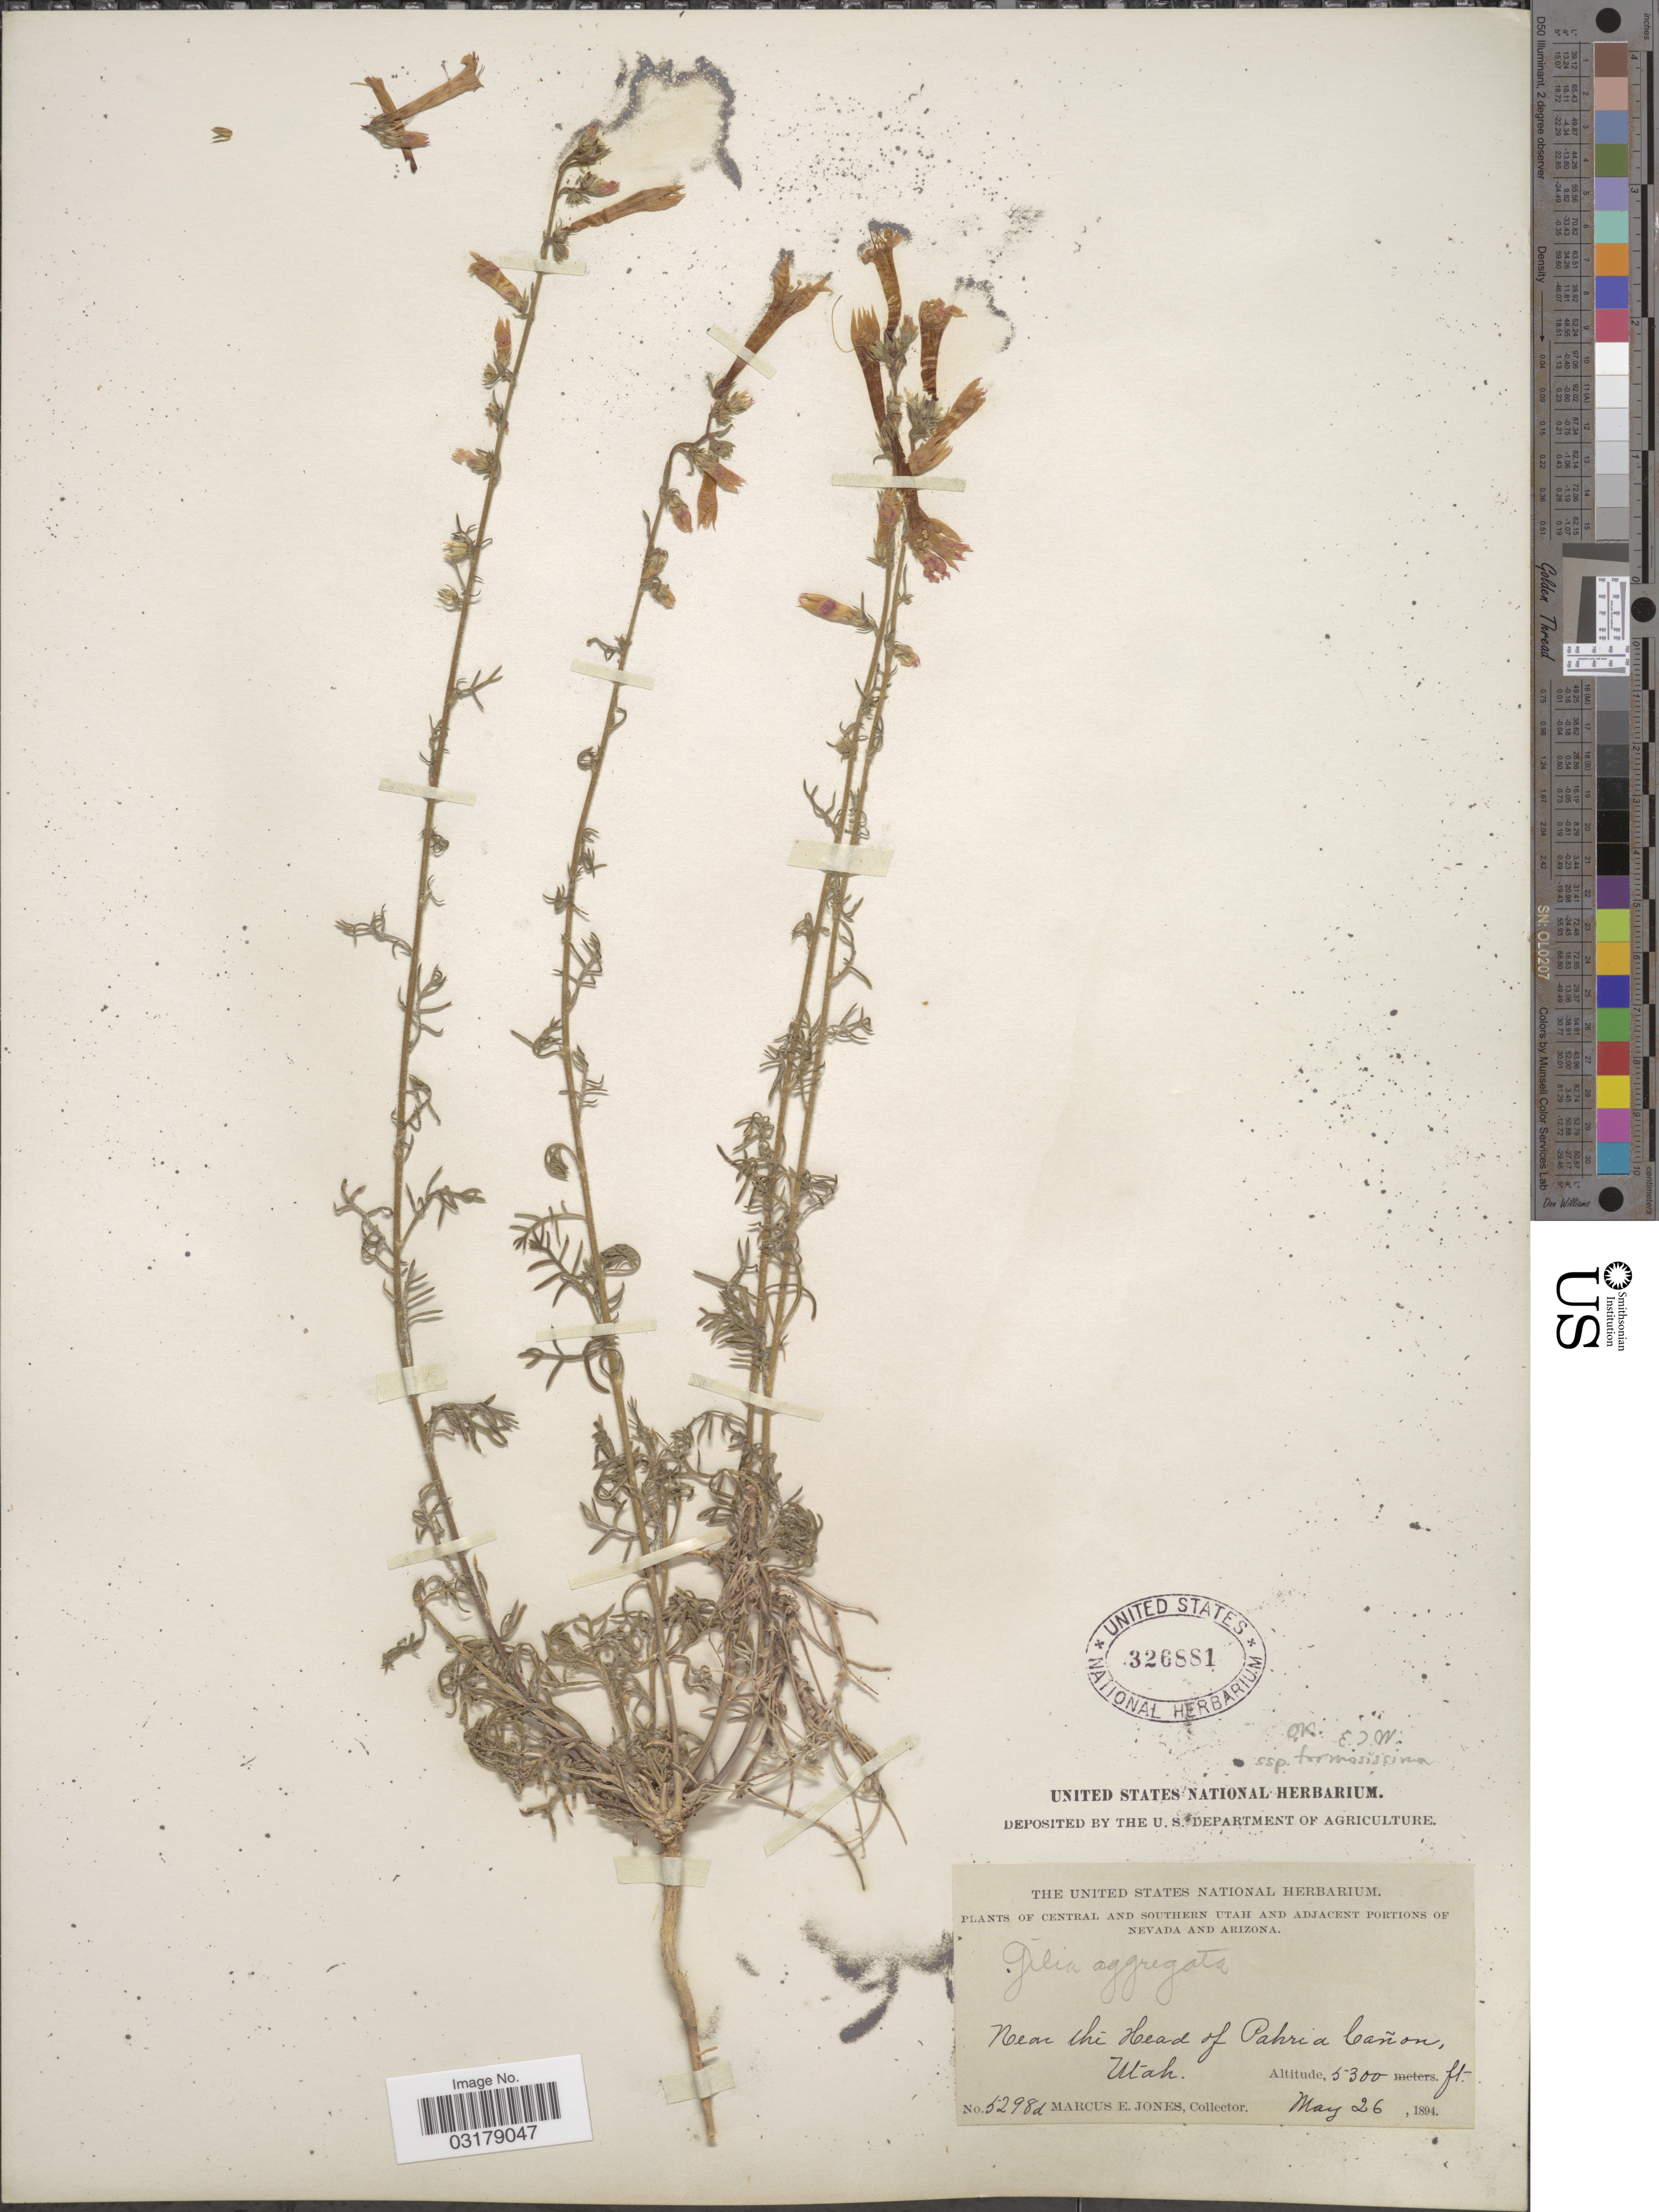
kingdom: Plantae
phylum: Tracheophyta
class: Magnoliopsida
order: Ericales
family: Polemoniaceae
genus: Ipomopsis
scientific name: Ipomopsis aggregata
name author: (Pursh) V.E. Grant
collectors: M. E. Jones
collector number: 5298d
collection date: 1894-05-26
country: United States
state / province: Utah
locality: Central and Southern Utah. Near the Head of Pahria Cañon.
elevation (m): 1615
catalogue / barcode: US 326881